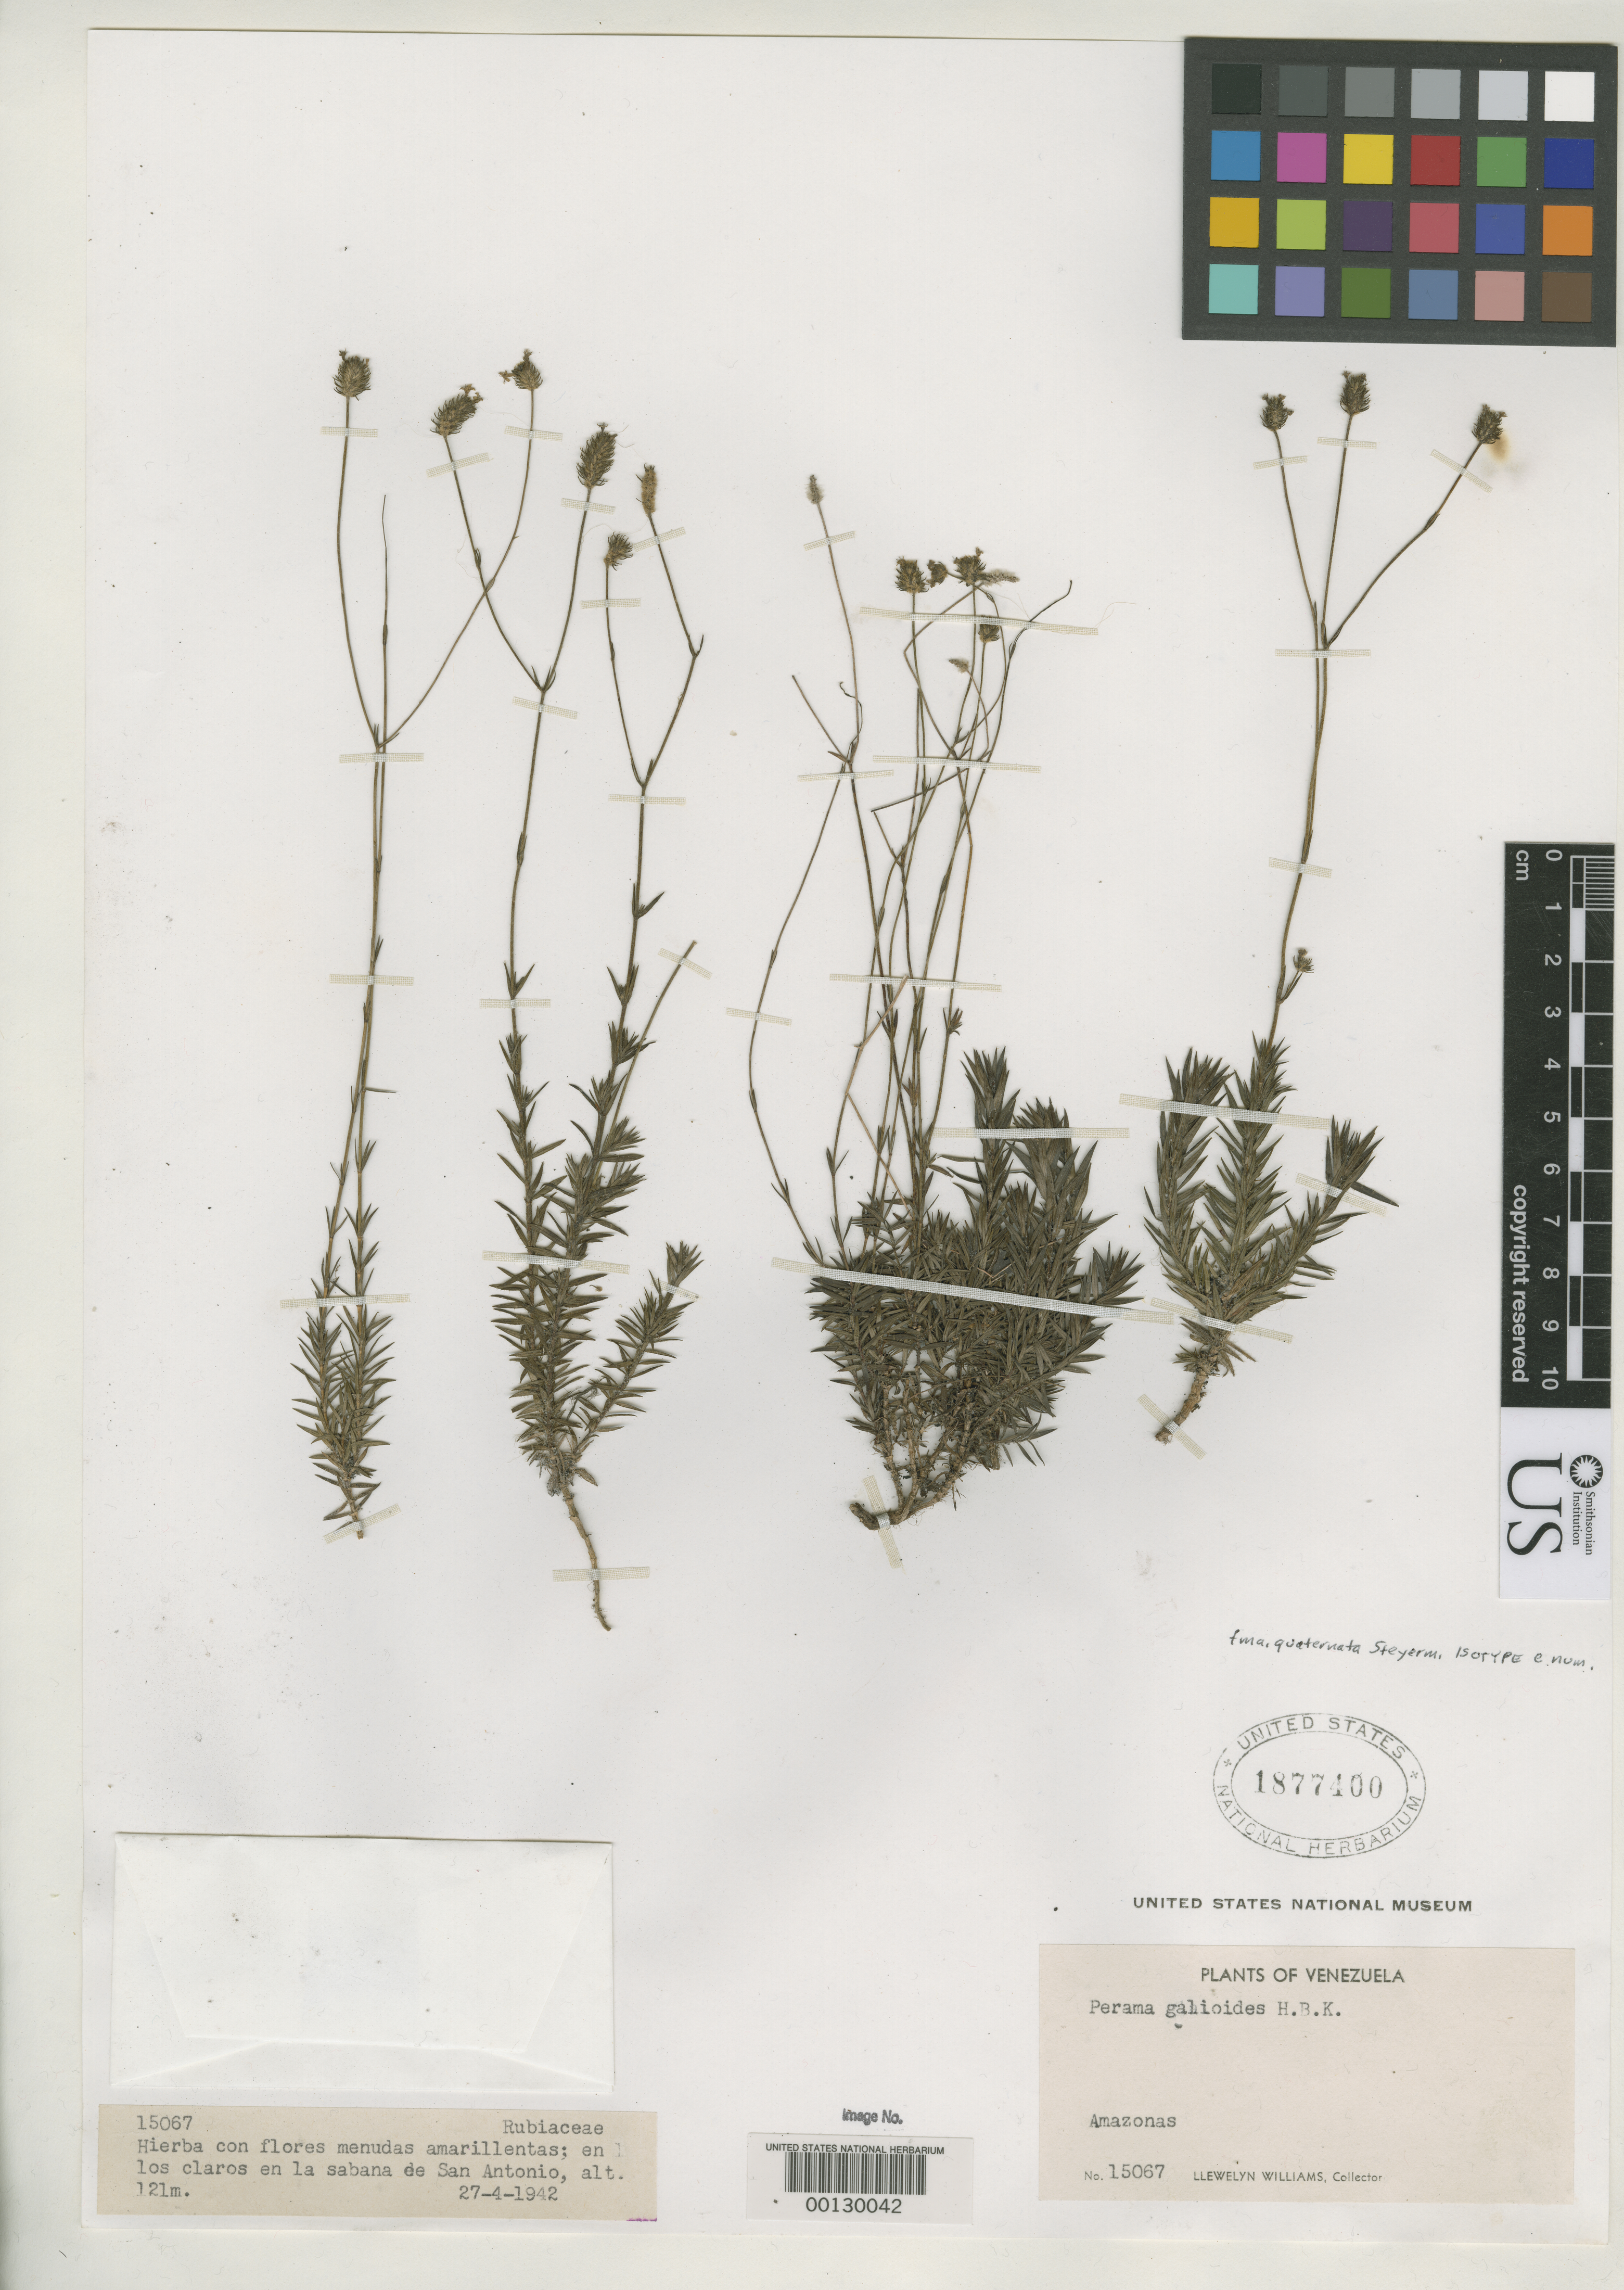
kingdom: Plantae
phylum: Tracheophyta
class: Magnoliopsida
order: Gentianales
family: Rubiaceae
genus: Perama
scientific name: Perama galioides f. quaternata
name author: Steyerm.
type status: Isotype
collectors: Ll. Williams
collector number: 15067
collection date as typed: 27 Apr 1942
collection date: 1942-04-27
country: Venezuela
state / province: Amazonas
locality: San Antonio, upper Orinoco.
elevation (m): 121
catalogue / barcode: US 1877400